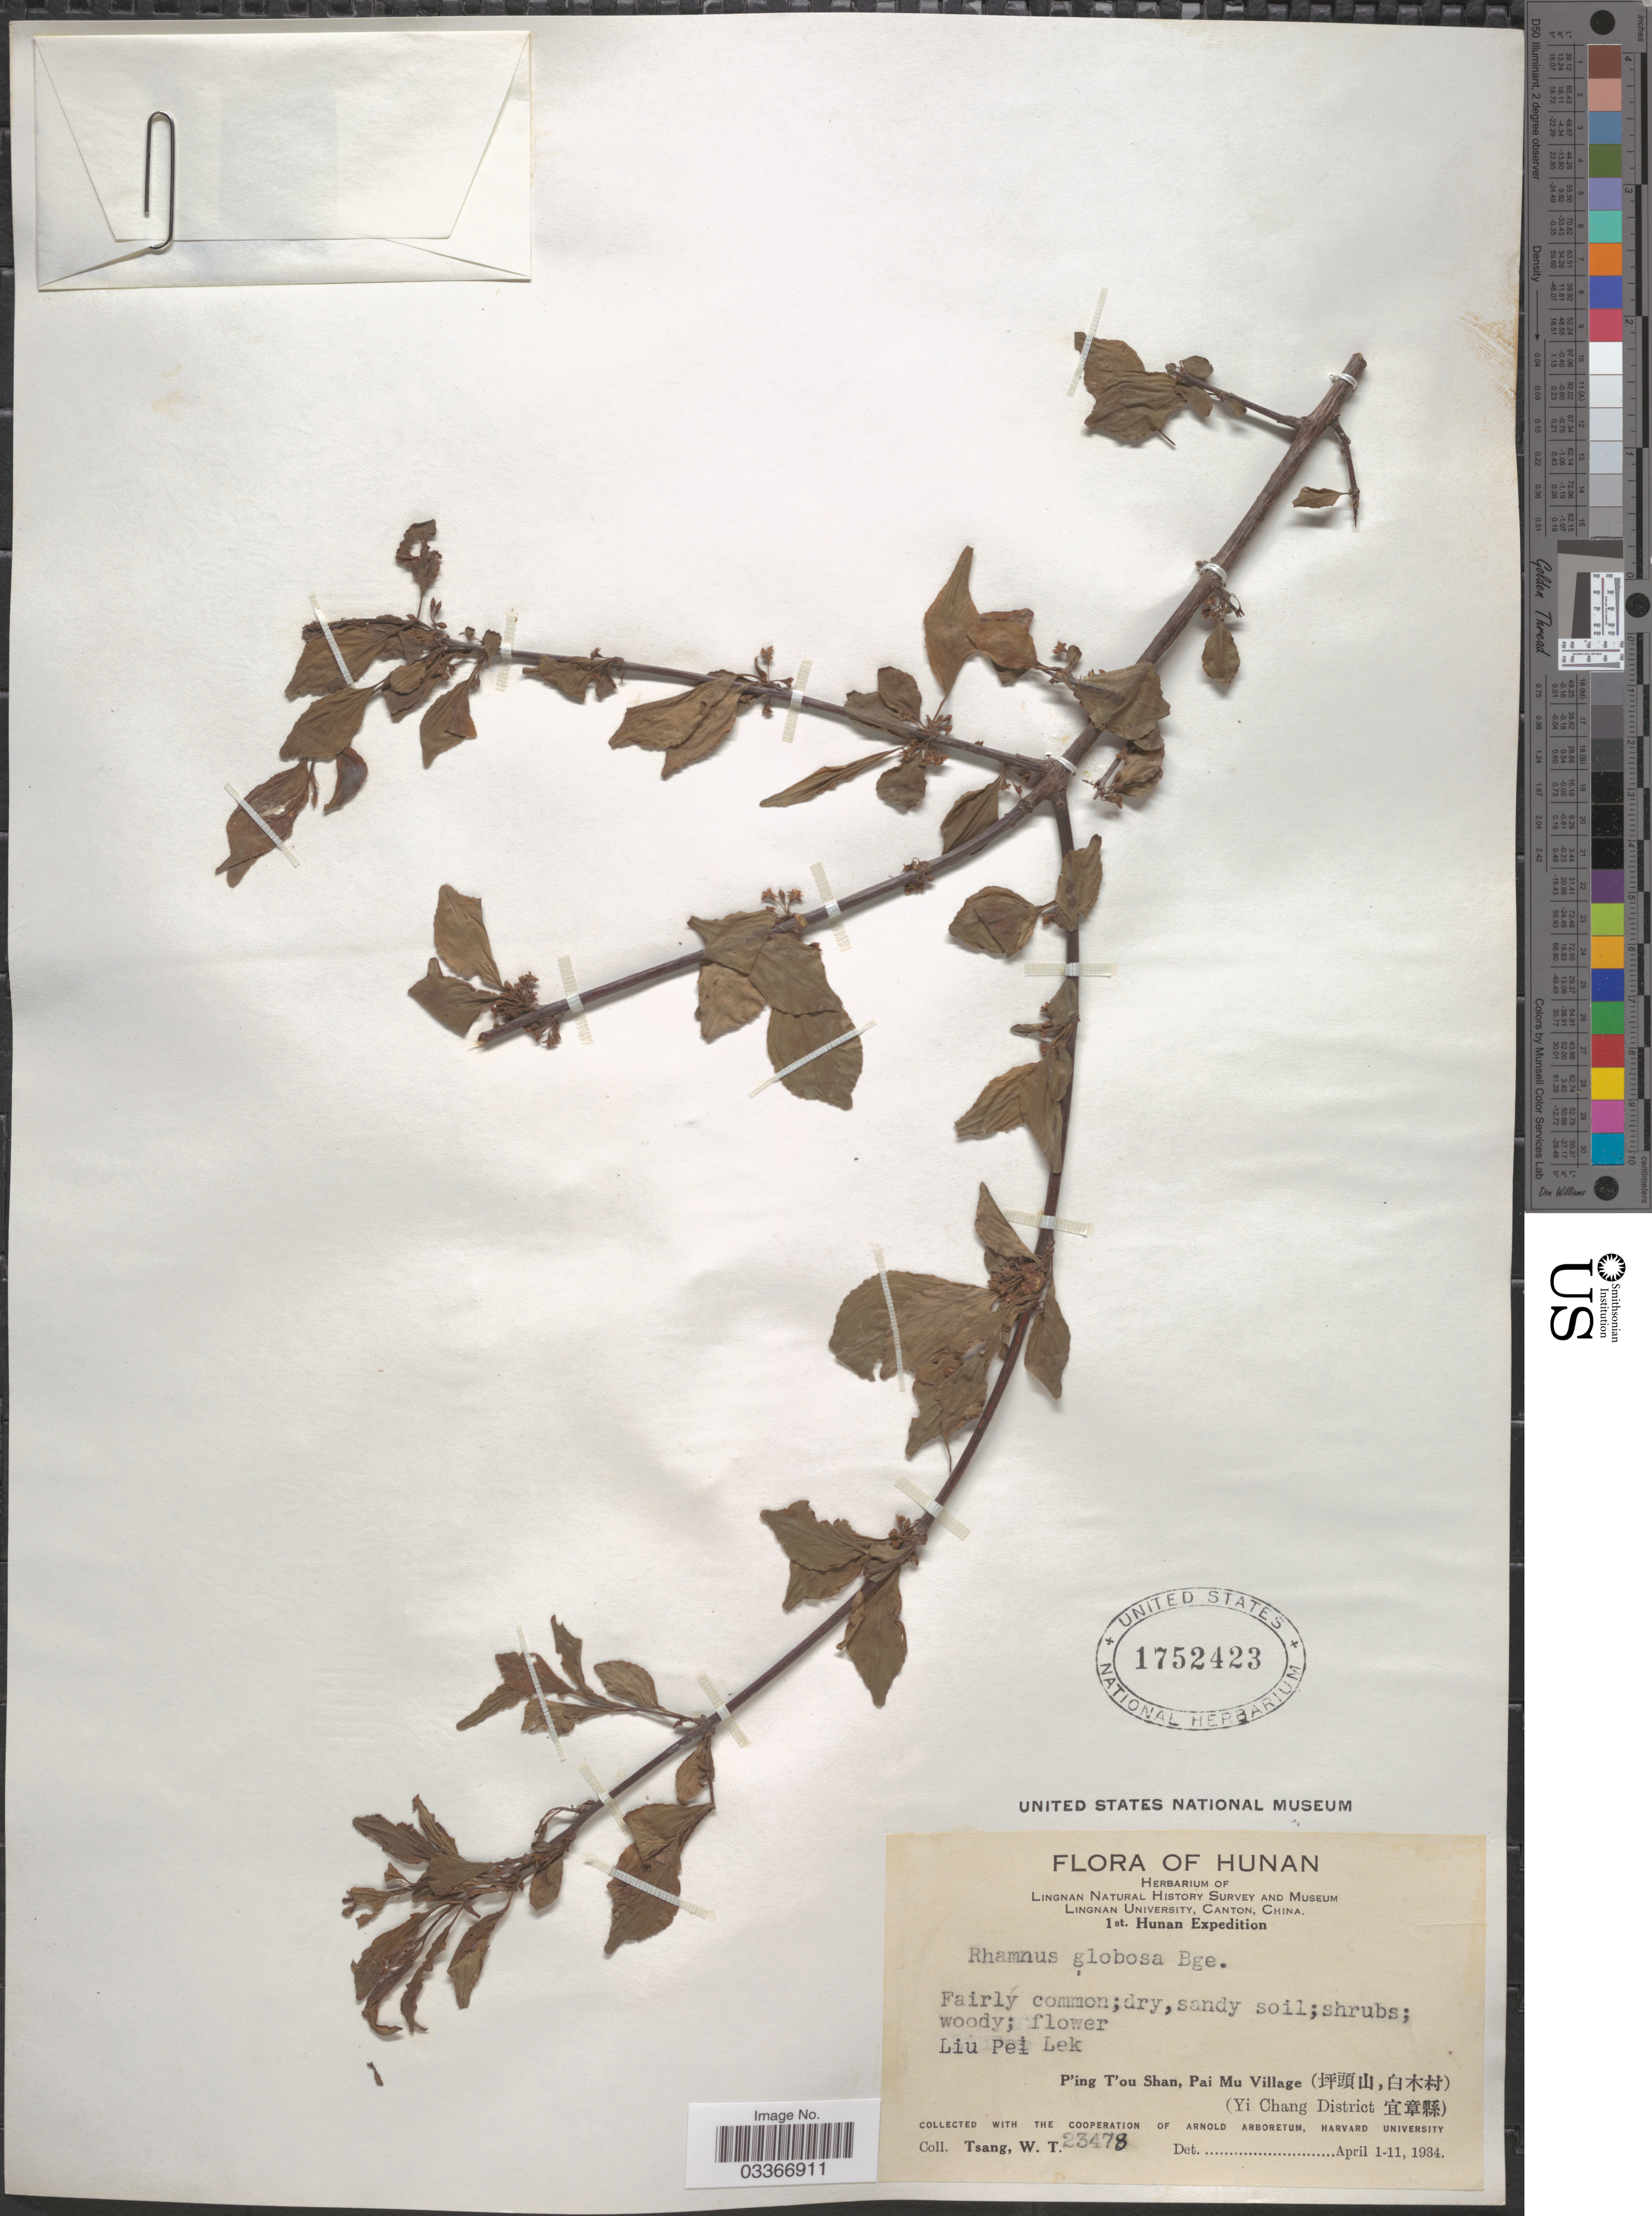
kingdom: Plantae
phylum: Tracheophyta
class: Magnoliopsida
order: Rosales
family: Rhamnaceae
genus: Rhamnus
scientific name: Rhamnus globosa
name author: Bunge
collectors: W. T. Tsang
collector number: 23478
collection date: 1934-04-01/1934-04-11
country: China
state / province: Hunan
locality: Liu Pei [interpreted] Lek P'ing T'ou Shan, Pai Mu Village (X). (Yi Chang District X).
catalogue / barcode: US 1752423